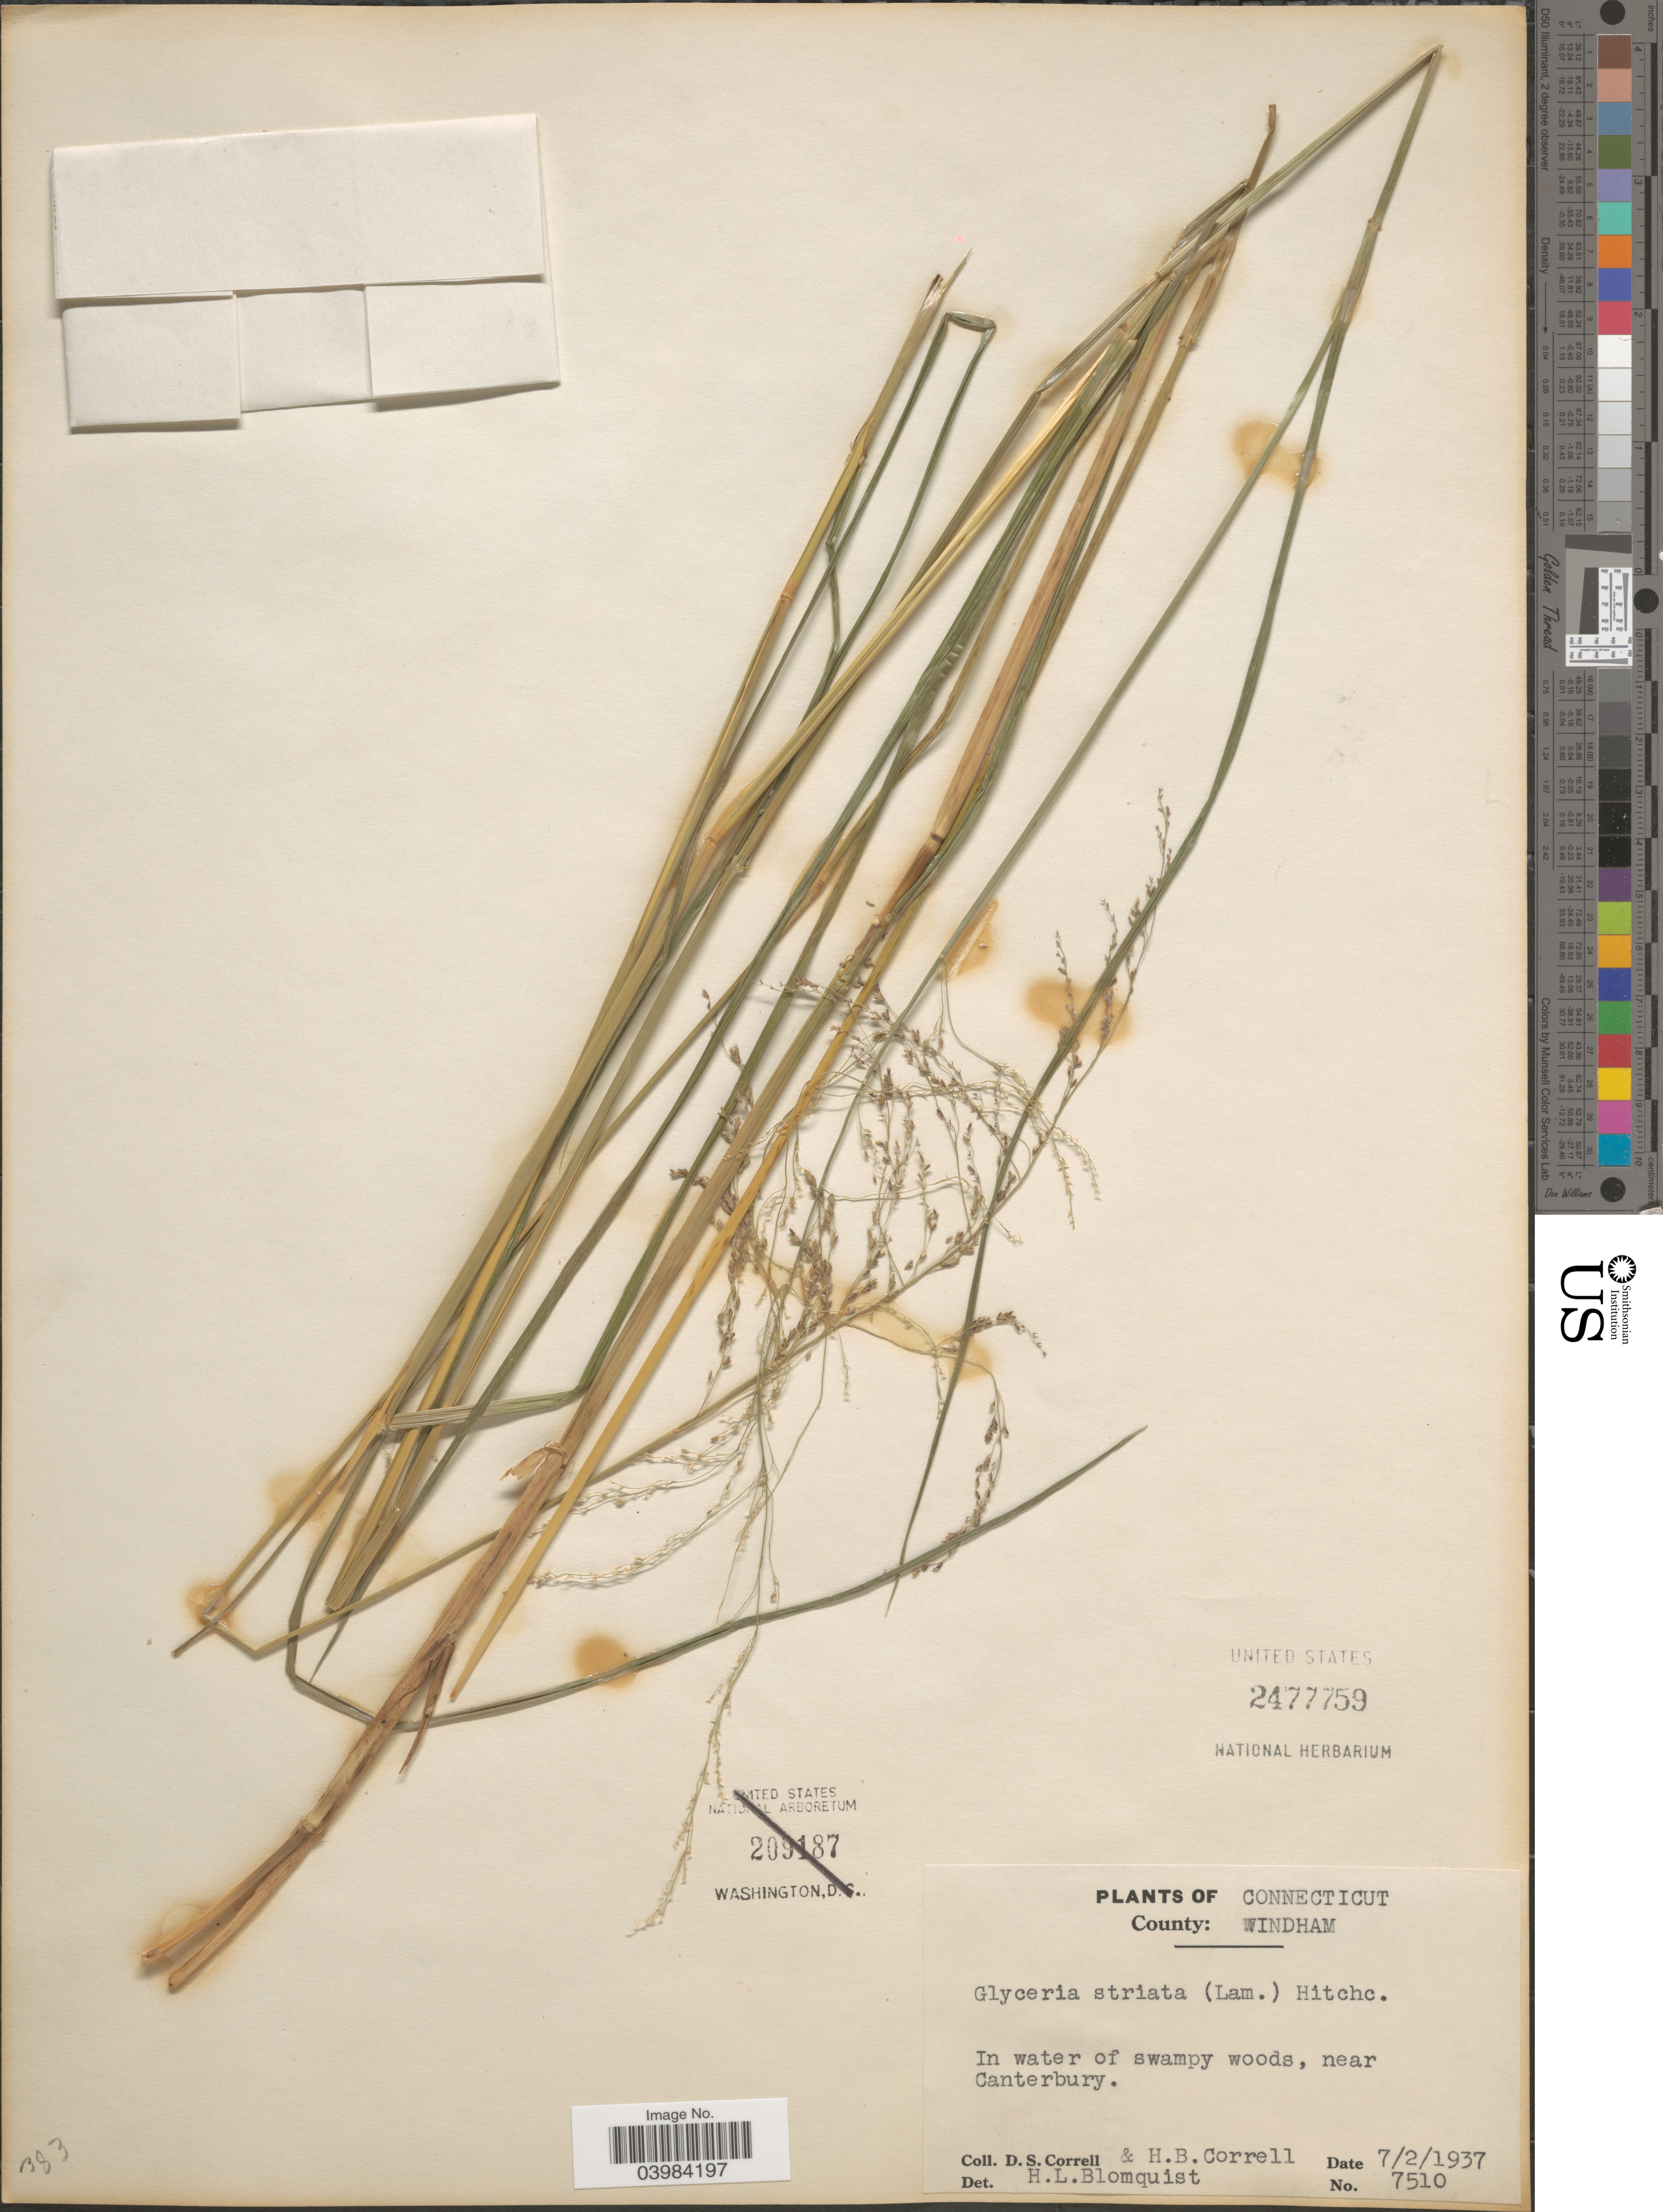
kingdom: Plantae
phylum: Tracheophyta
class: Liliopsida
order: Poales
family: Poaceae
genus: Glyceria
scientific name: Glyceria striata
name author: (Lam.) Hitchc.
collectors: D. S. Correll & H. Correll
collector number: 7510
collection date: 1937-07-02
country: United States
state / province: Connecticut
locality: County: Windham. In water of swampy woods, near Canterbury.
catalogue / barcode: US 2477759